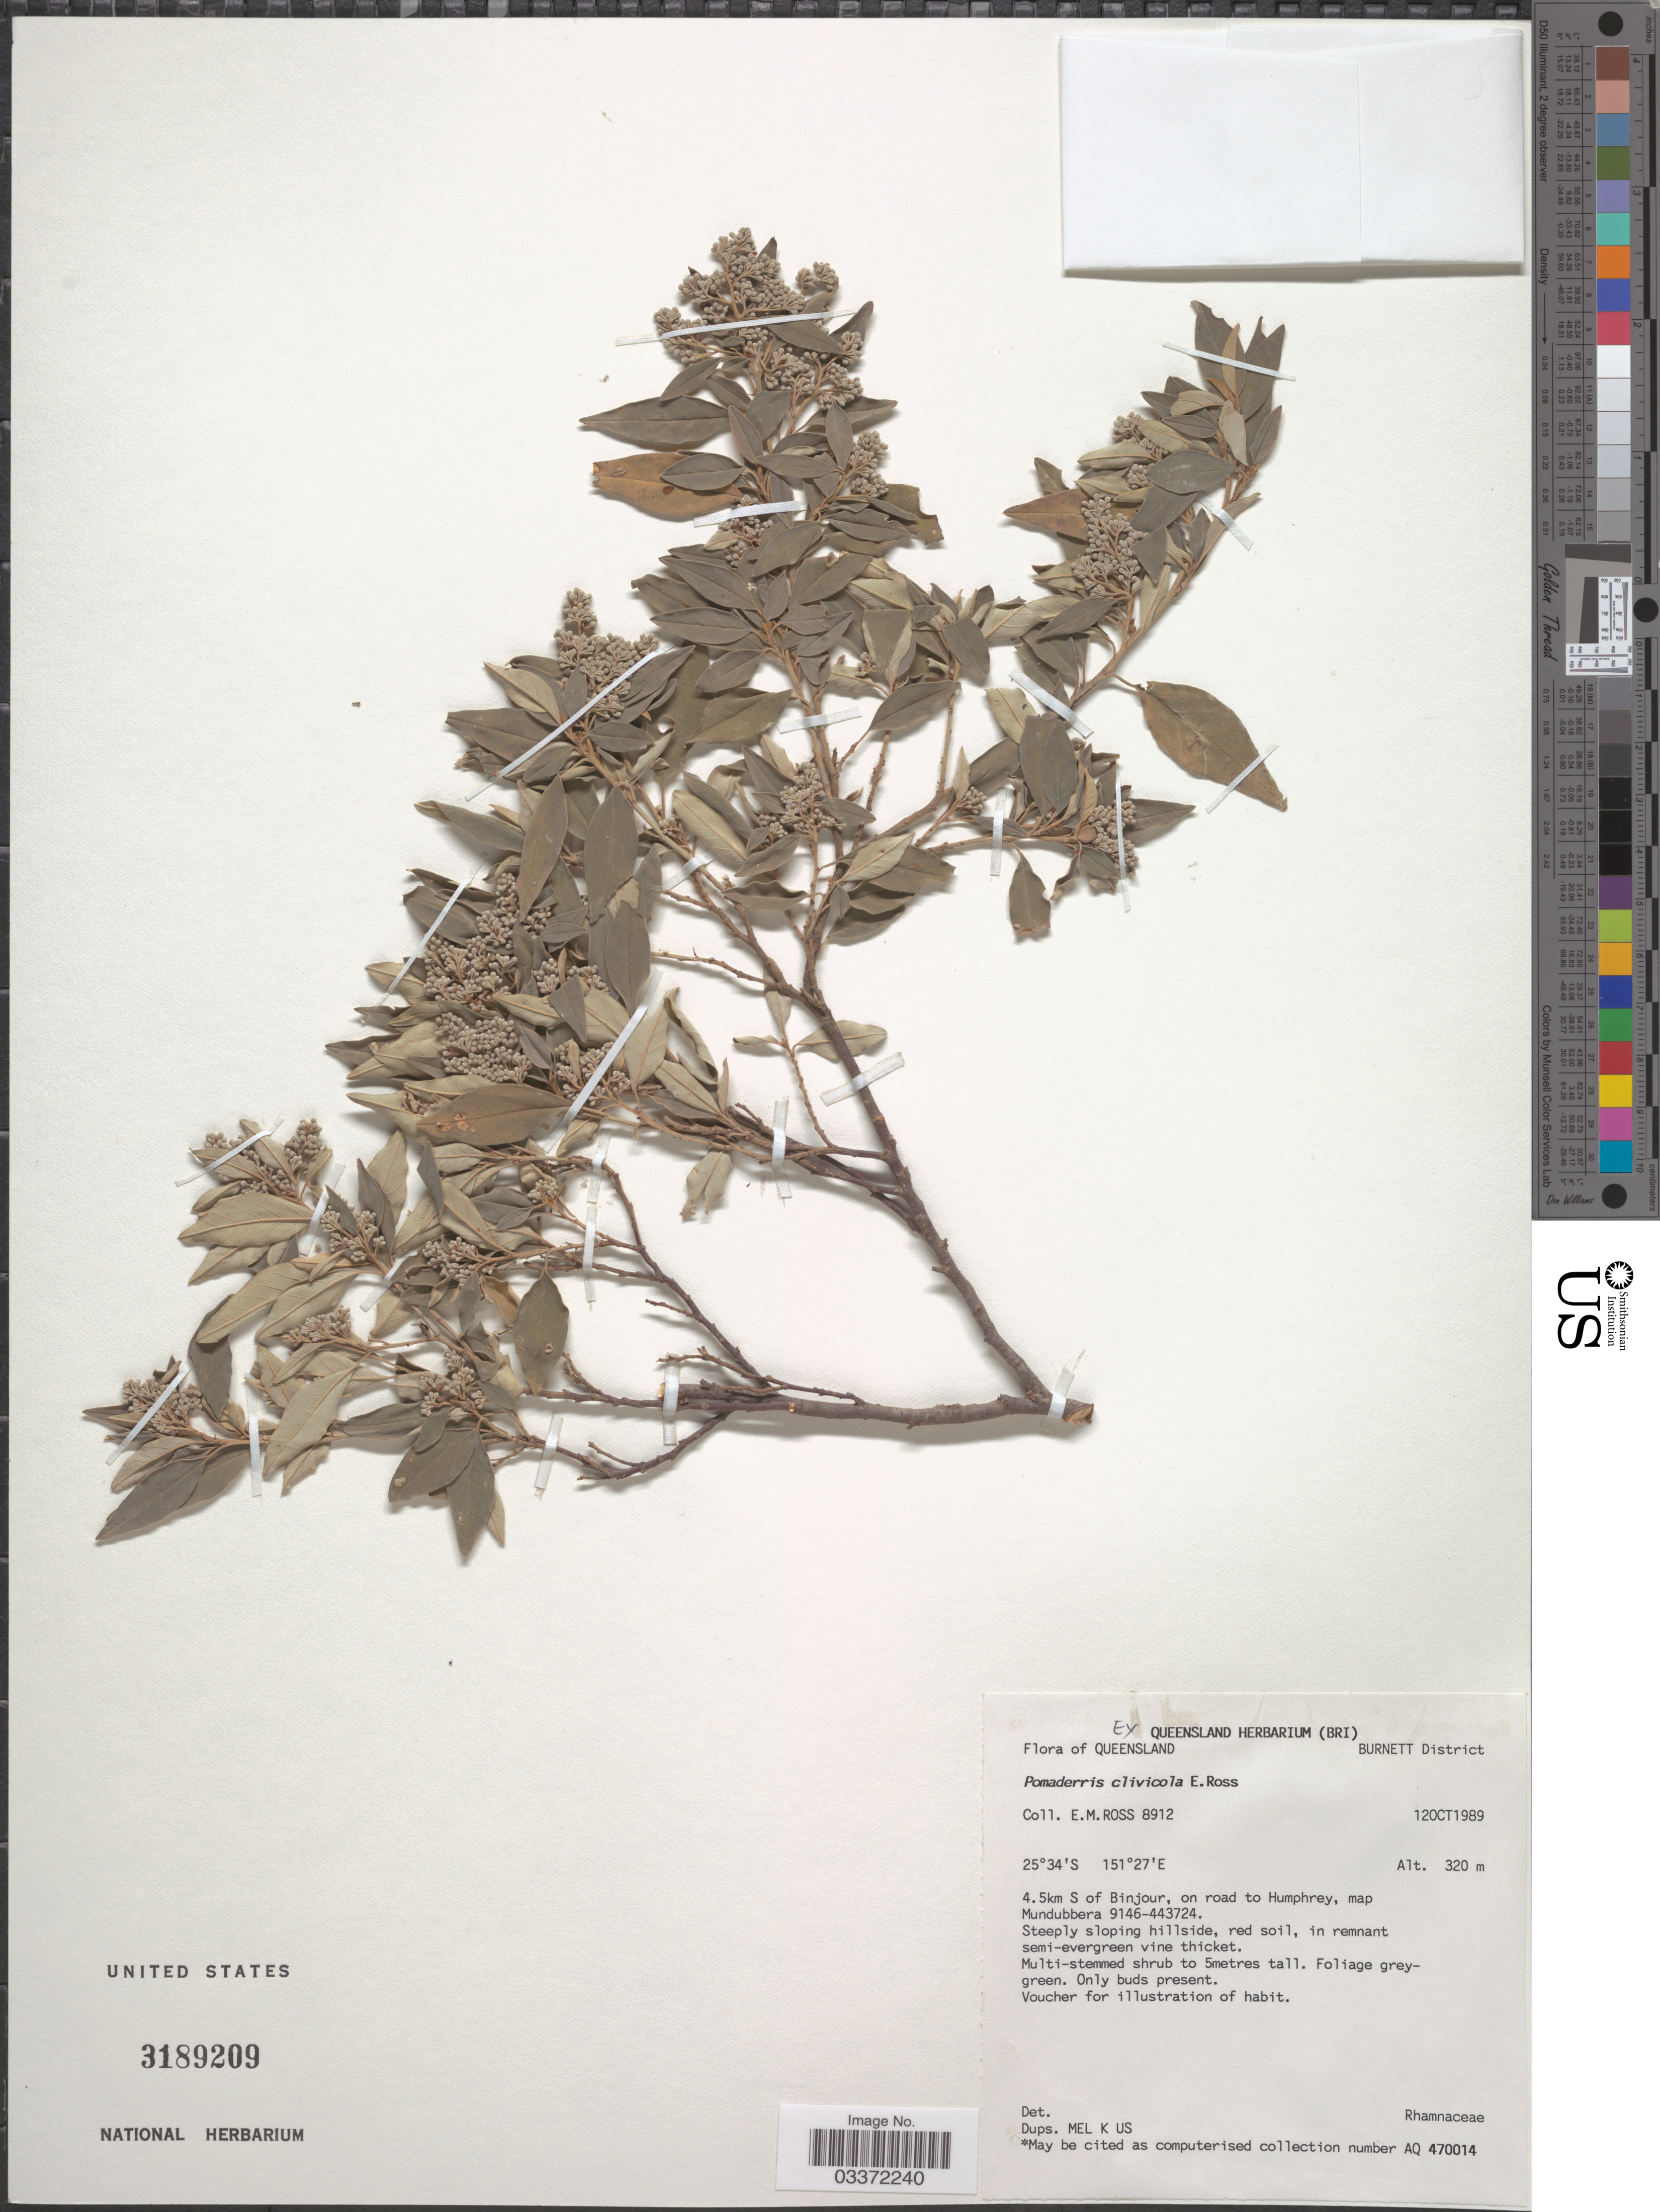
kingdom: Plantae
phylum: Tracheophyta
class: Magnoliopsida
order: Rosales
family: Rhamnaceae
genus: Pomaderris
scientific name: Pomaderris clivicola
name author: E.M. Ross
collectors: E. Ross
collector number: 8912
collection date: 1989-10-12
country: Australia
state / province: Queensland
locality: Burnett District, 4.5km S of Binjour, on road to Humphrey, map Mundubbera 9146-443724.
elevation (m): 320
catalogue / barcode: US 3189209